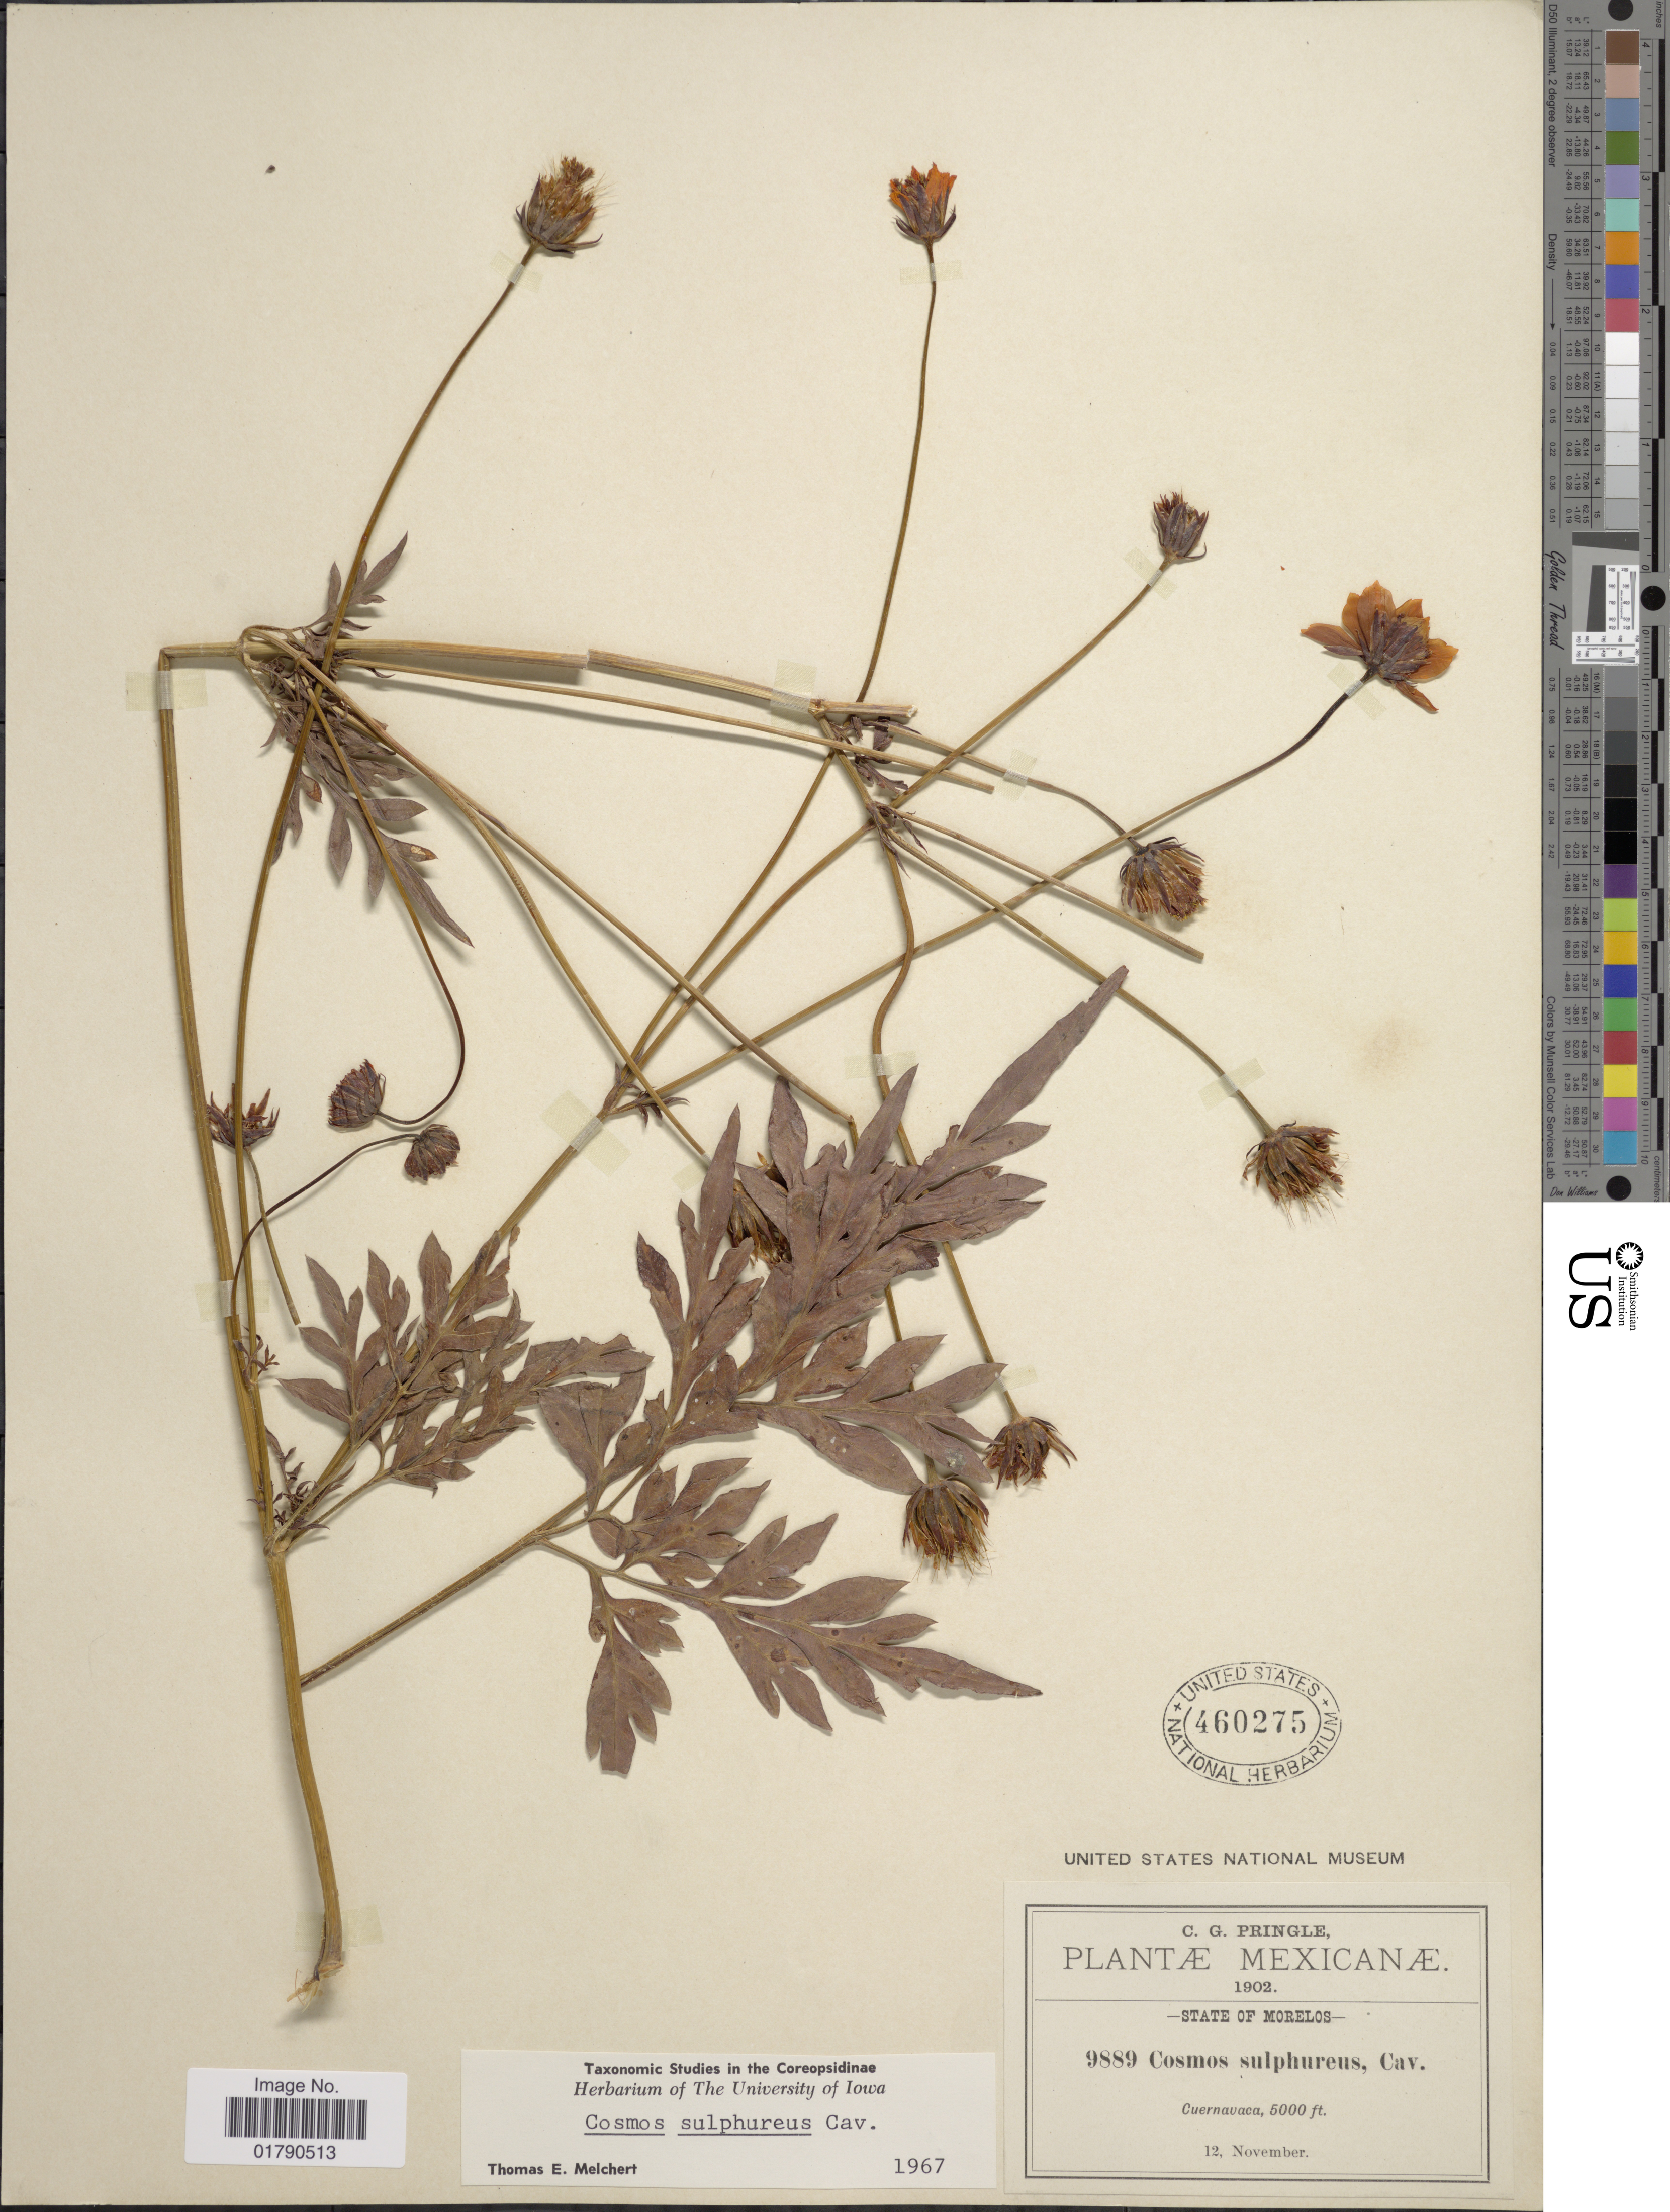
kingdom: Plantae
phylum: Tracheophyta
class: Magnoliopsida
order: Asterales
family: Asteraceae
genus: Cosmos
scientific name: Cosmos sulphureus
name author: Cav.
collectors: C. G. Pringle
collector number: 9889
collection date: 1902-11-12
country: Mexico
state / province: Morelos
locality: Cuernavaca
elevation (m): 1524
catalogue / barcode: US 460275